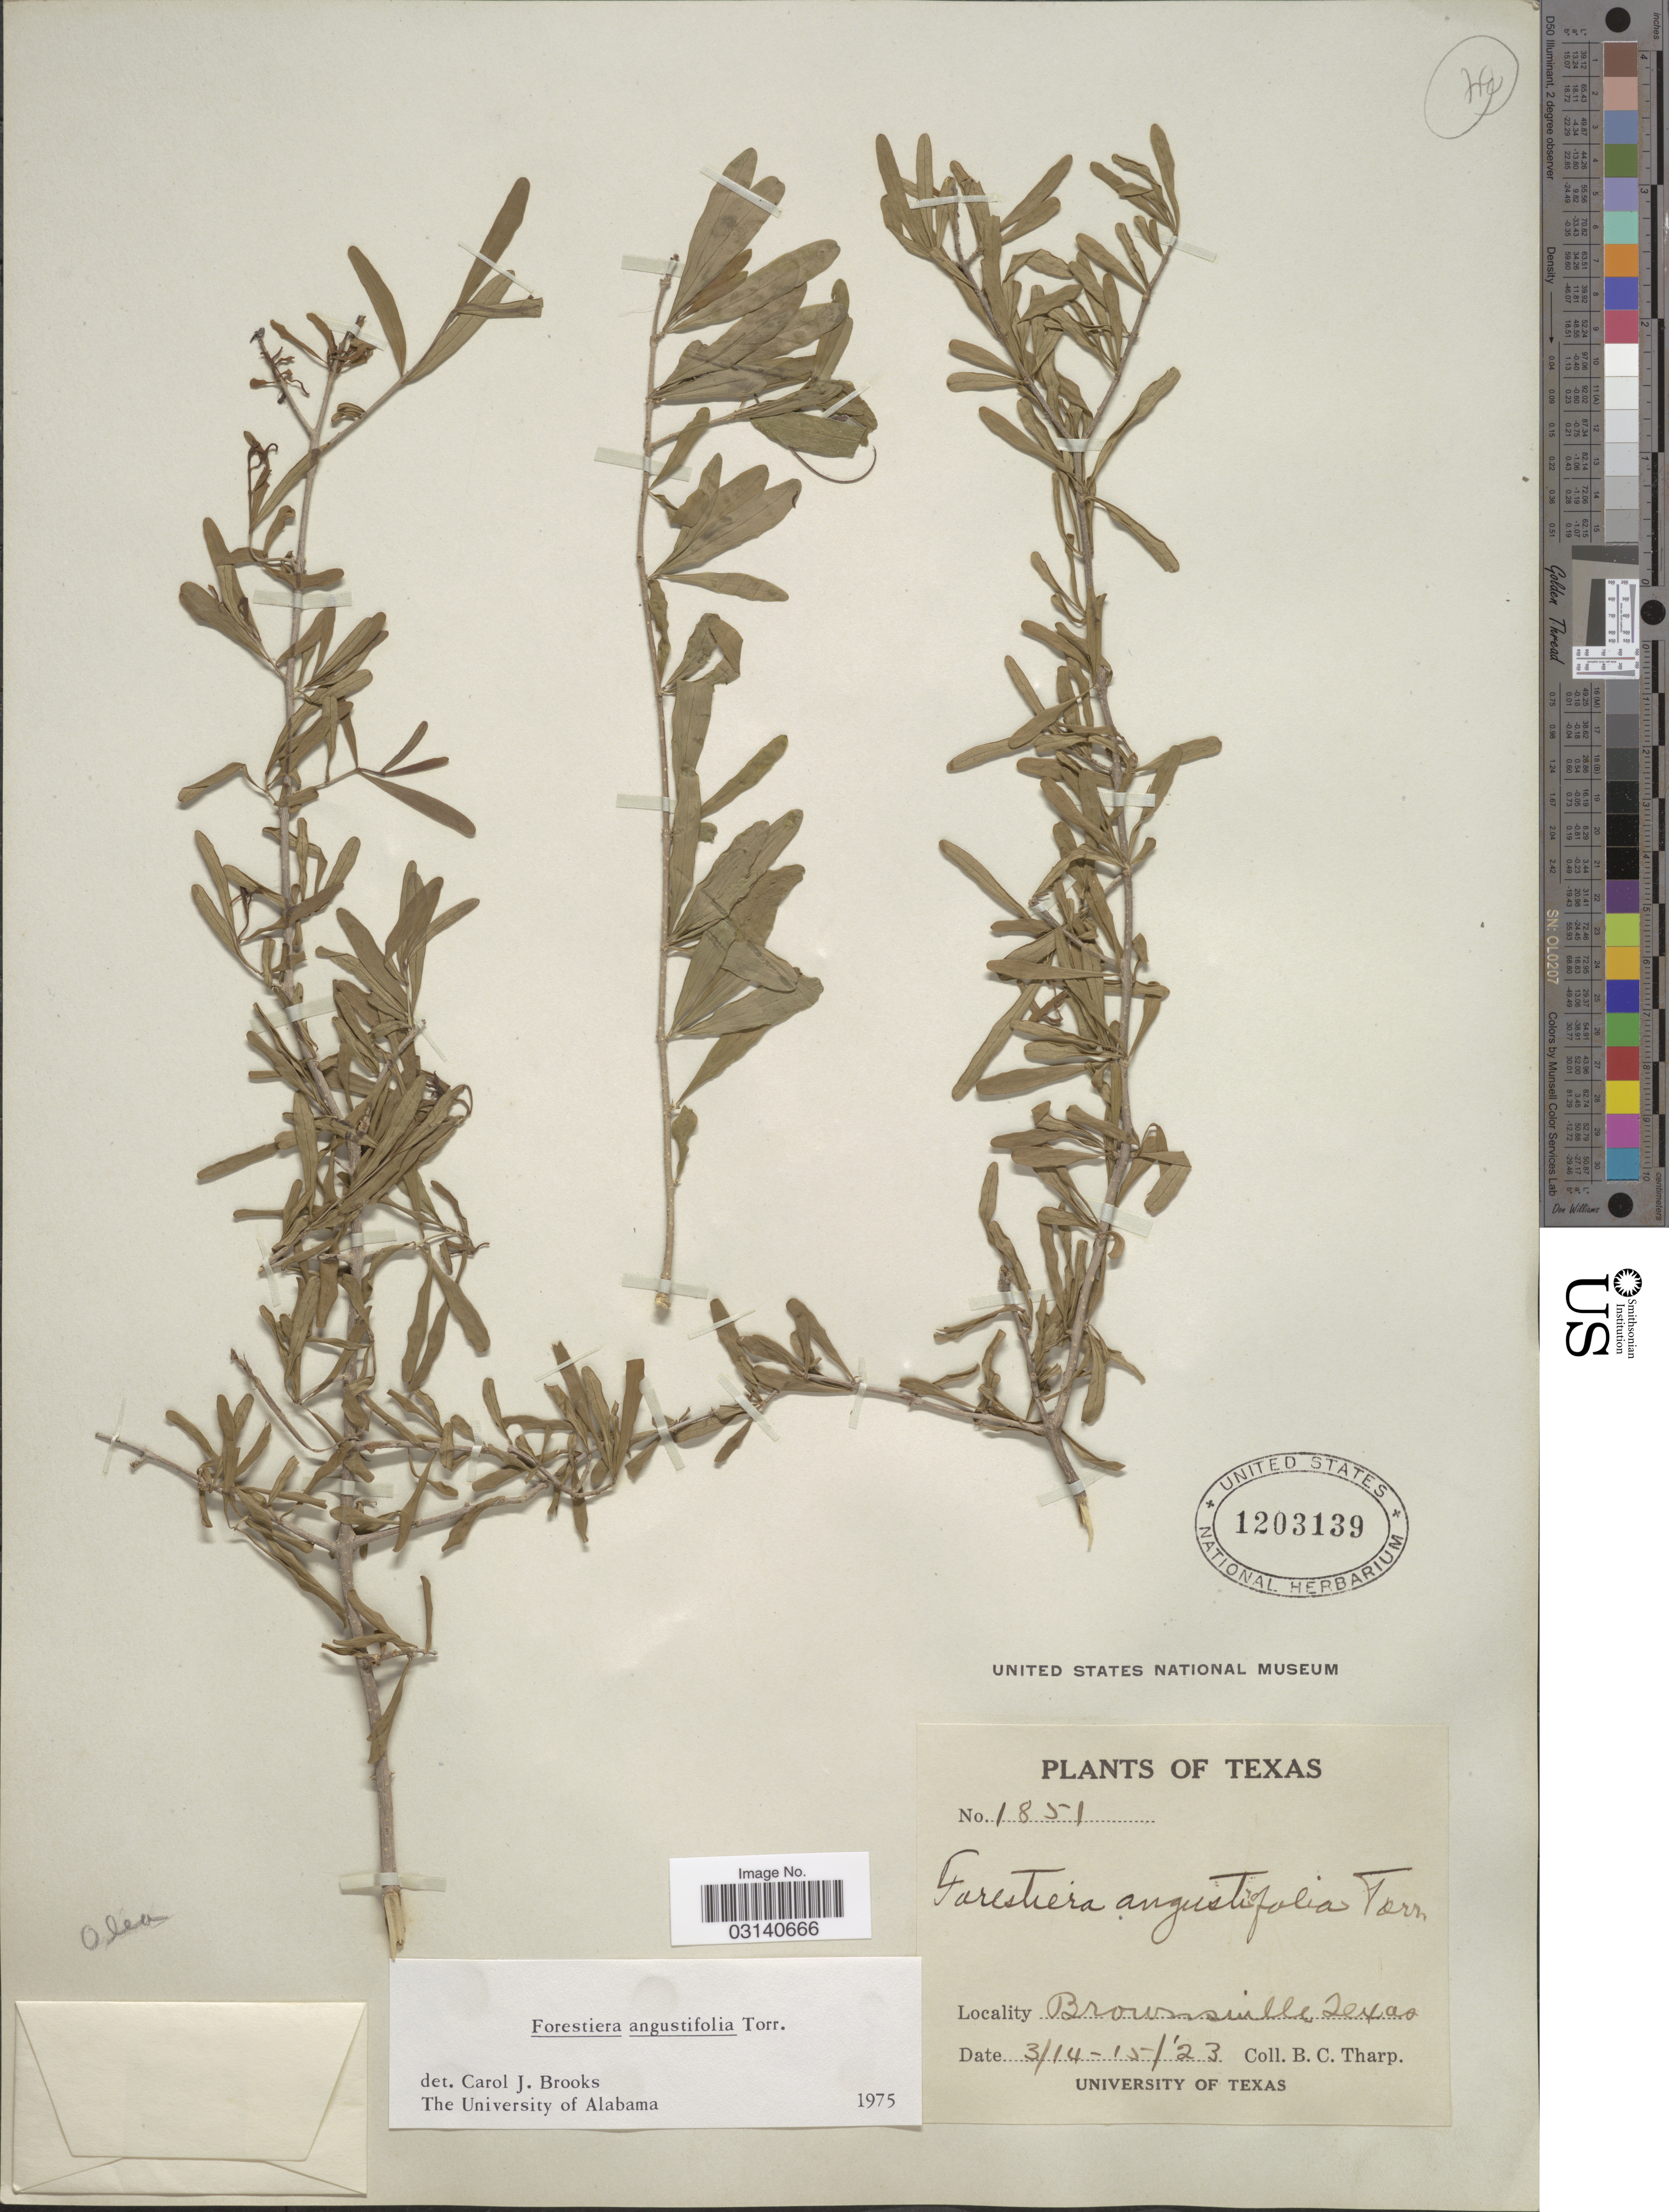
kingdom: Plantae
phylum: Tracheophyta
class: Magnoliopsida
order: Lamiales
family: Oleaceae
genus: Forestiera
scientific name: Forestiera angustifolia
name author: Torr.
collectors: B. C. Tharp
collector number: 1851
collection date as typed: Transcribed d/m/y: 14/3/23 to 15/3/23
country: United States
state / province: Texas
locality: Brownsville, Texas.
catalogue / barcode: US 1203139